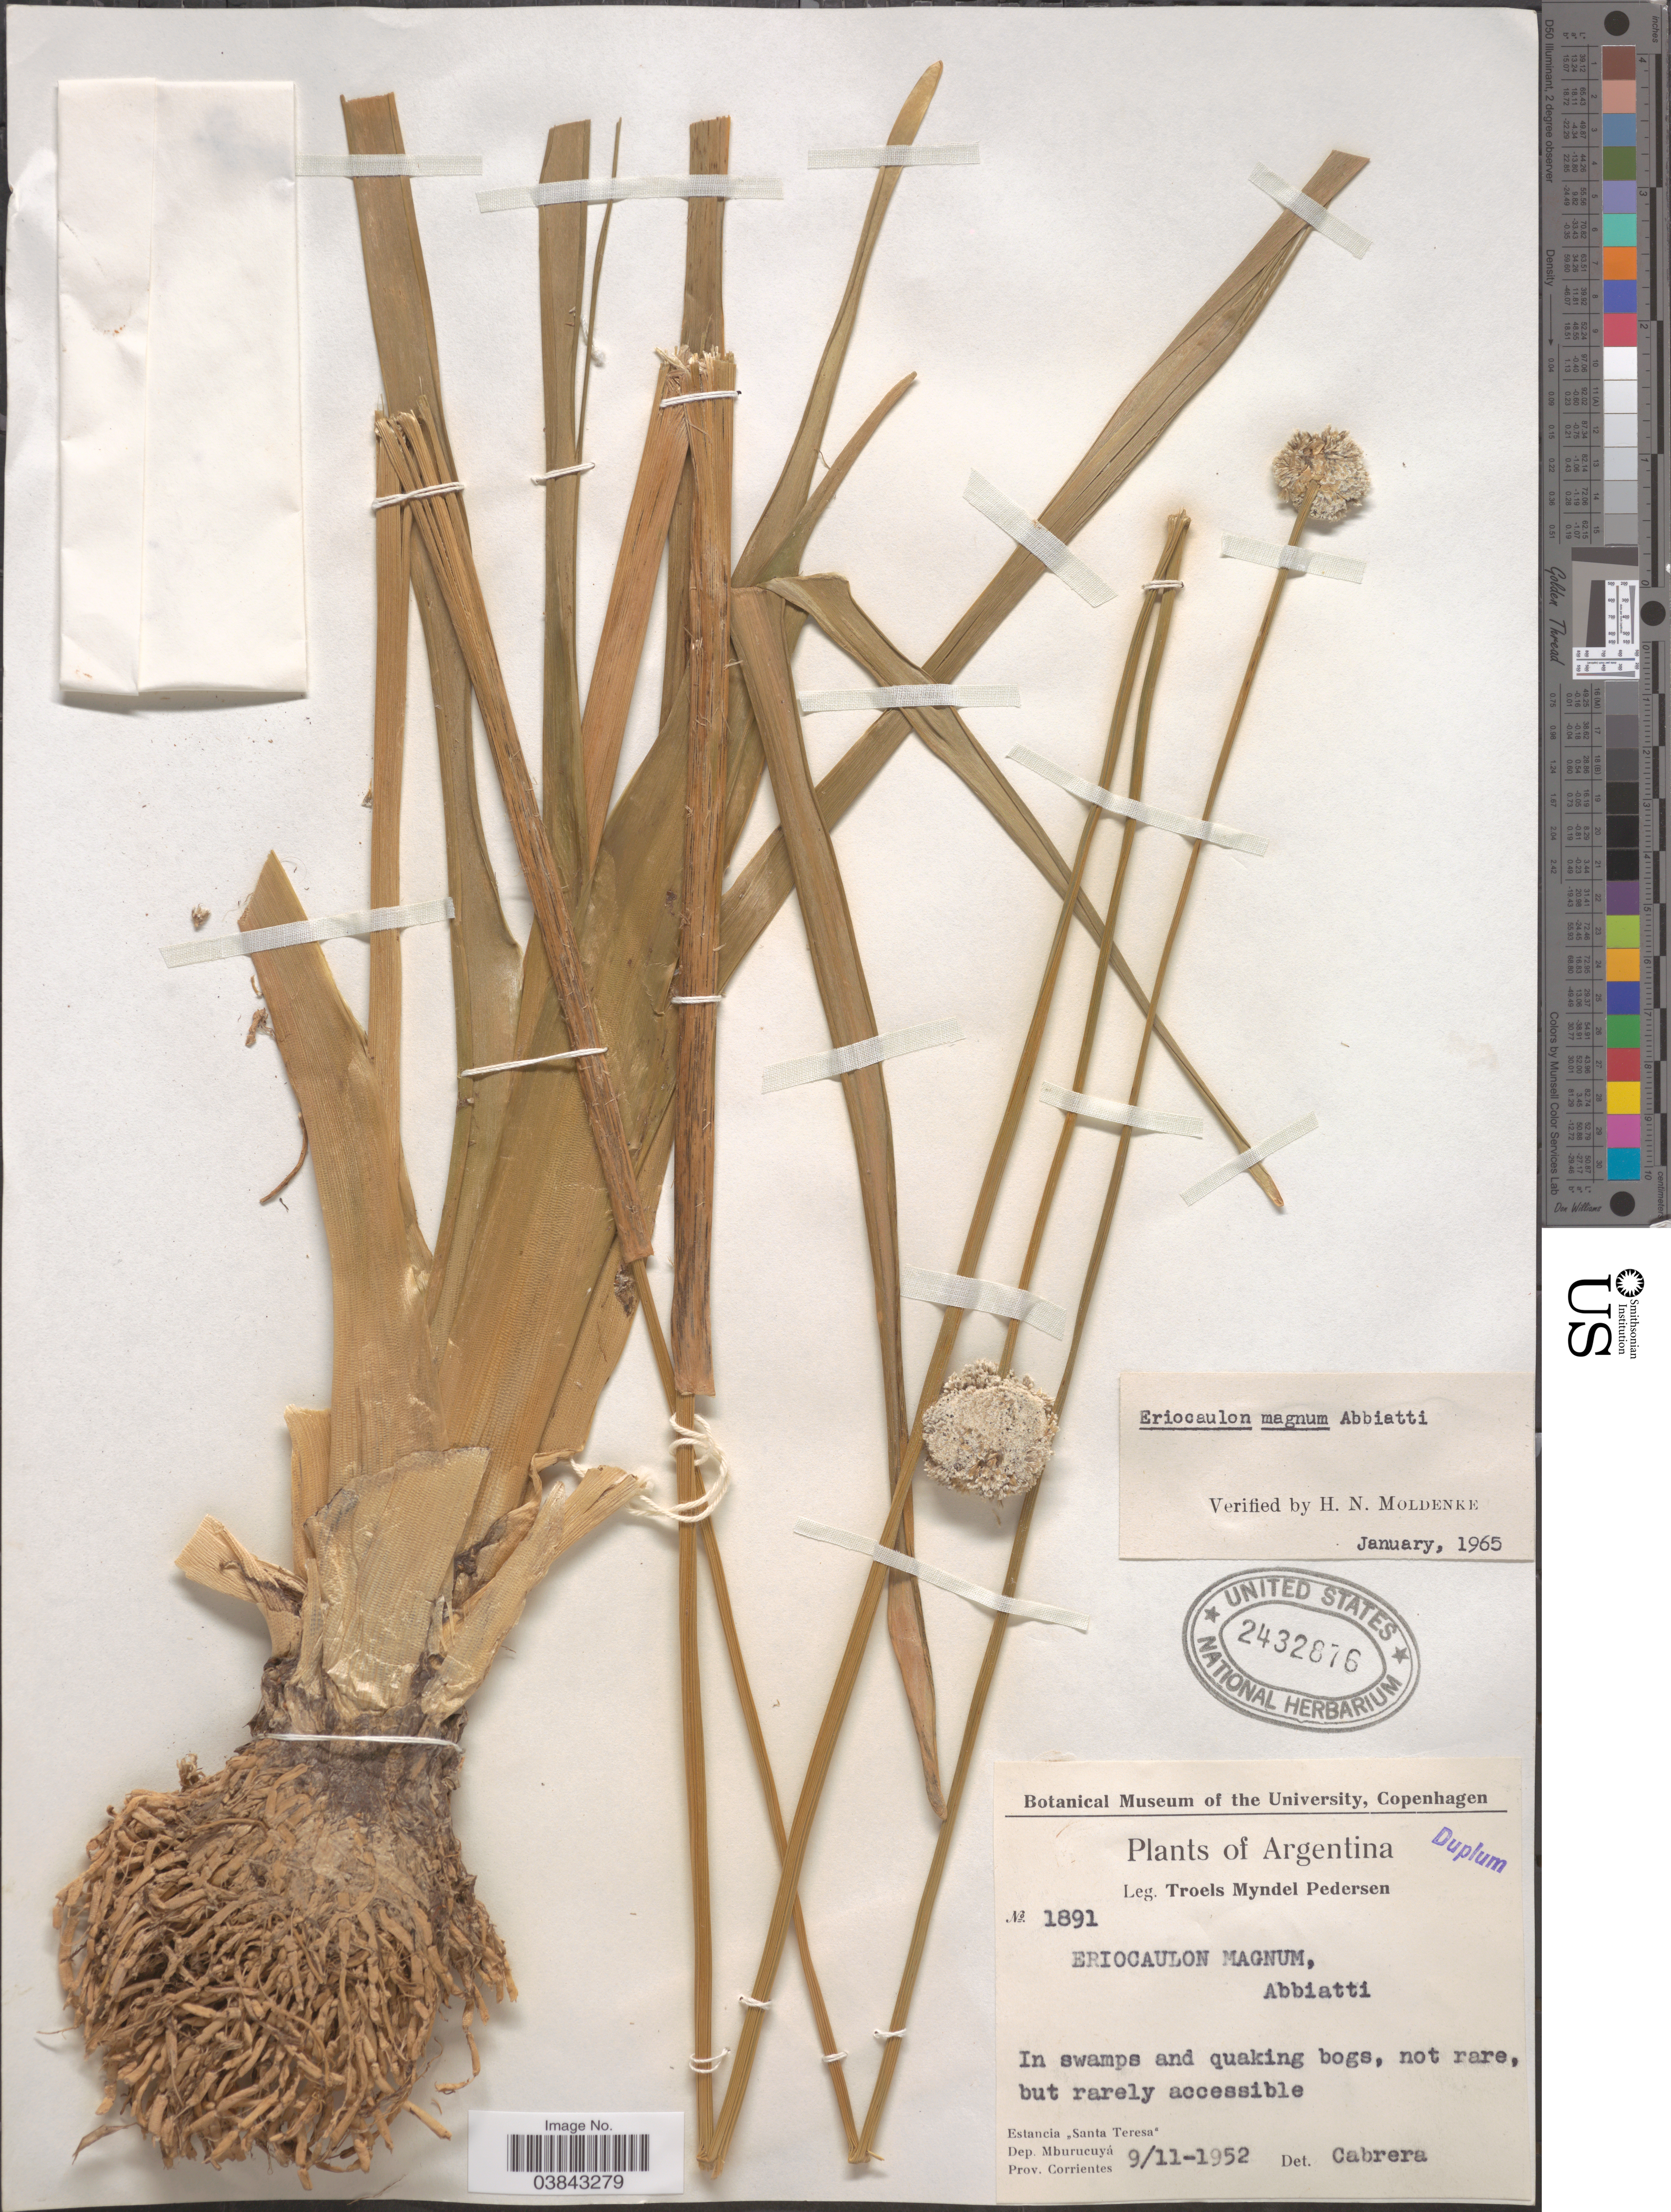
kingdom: Plantae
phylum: Tracheophyta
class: Liliopsida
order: Poales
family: Eriocaulaceae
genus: Eriocaulon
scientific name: Eriocaulon magnum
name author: Abbiatti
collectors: T. Pederson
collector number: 1891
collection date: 1952-11-09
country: Argentina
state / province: Corrientes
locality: Estancia ,,Santa Teresa'. Dep. Mburucuyá.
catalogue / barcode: US 2432876